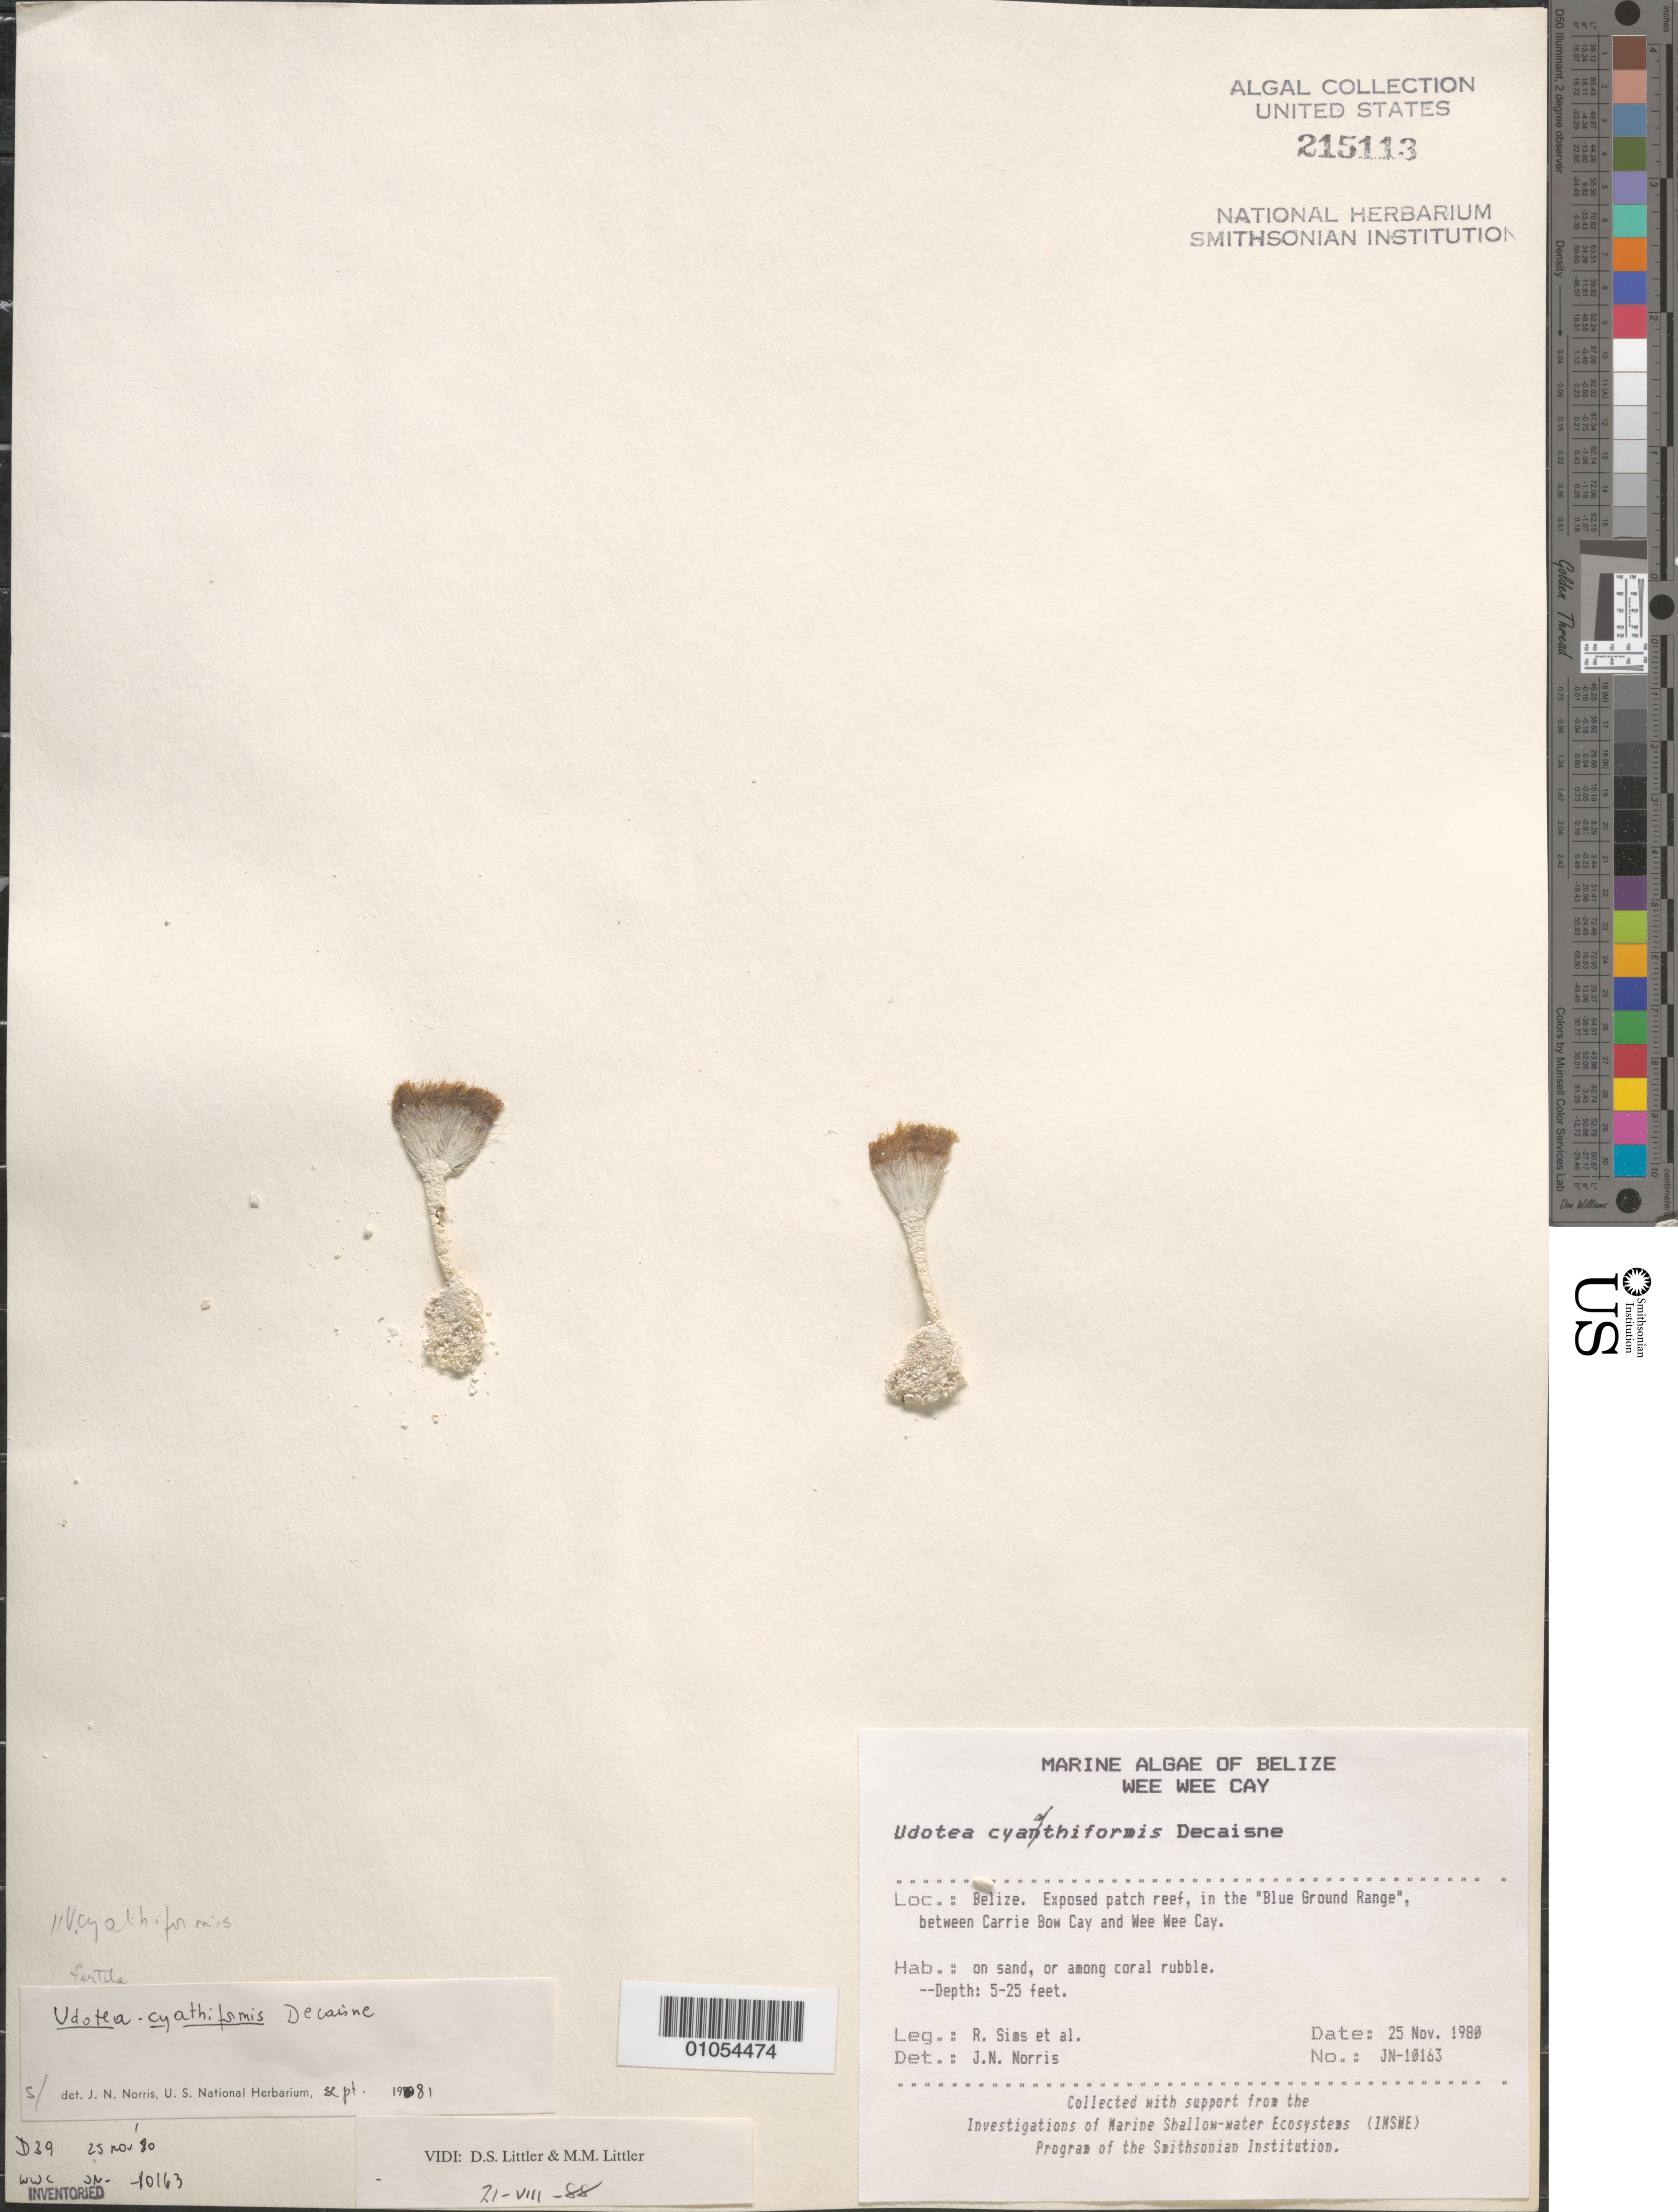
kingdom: Plantae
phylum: Chlorophyta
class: Ulvophyceae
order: Bryopsidales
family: Udoteaceae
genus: Udotea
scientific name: Udotea cyathiformis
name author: Decne.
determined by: Norris, James N.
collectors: R. H. Sims & et al.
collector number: JN-10163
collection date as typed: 25 Nov 1980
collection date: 1980-11-25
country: Belize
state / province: Stann Creek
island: Wee Wee Cay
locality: Blue Ground Range, between Carrie Bow Cay and Wee Wee Cay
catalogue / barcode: US 215113